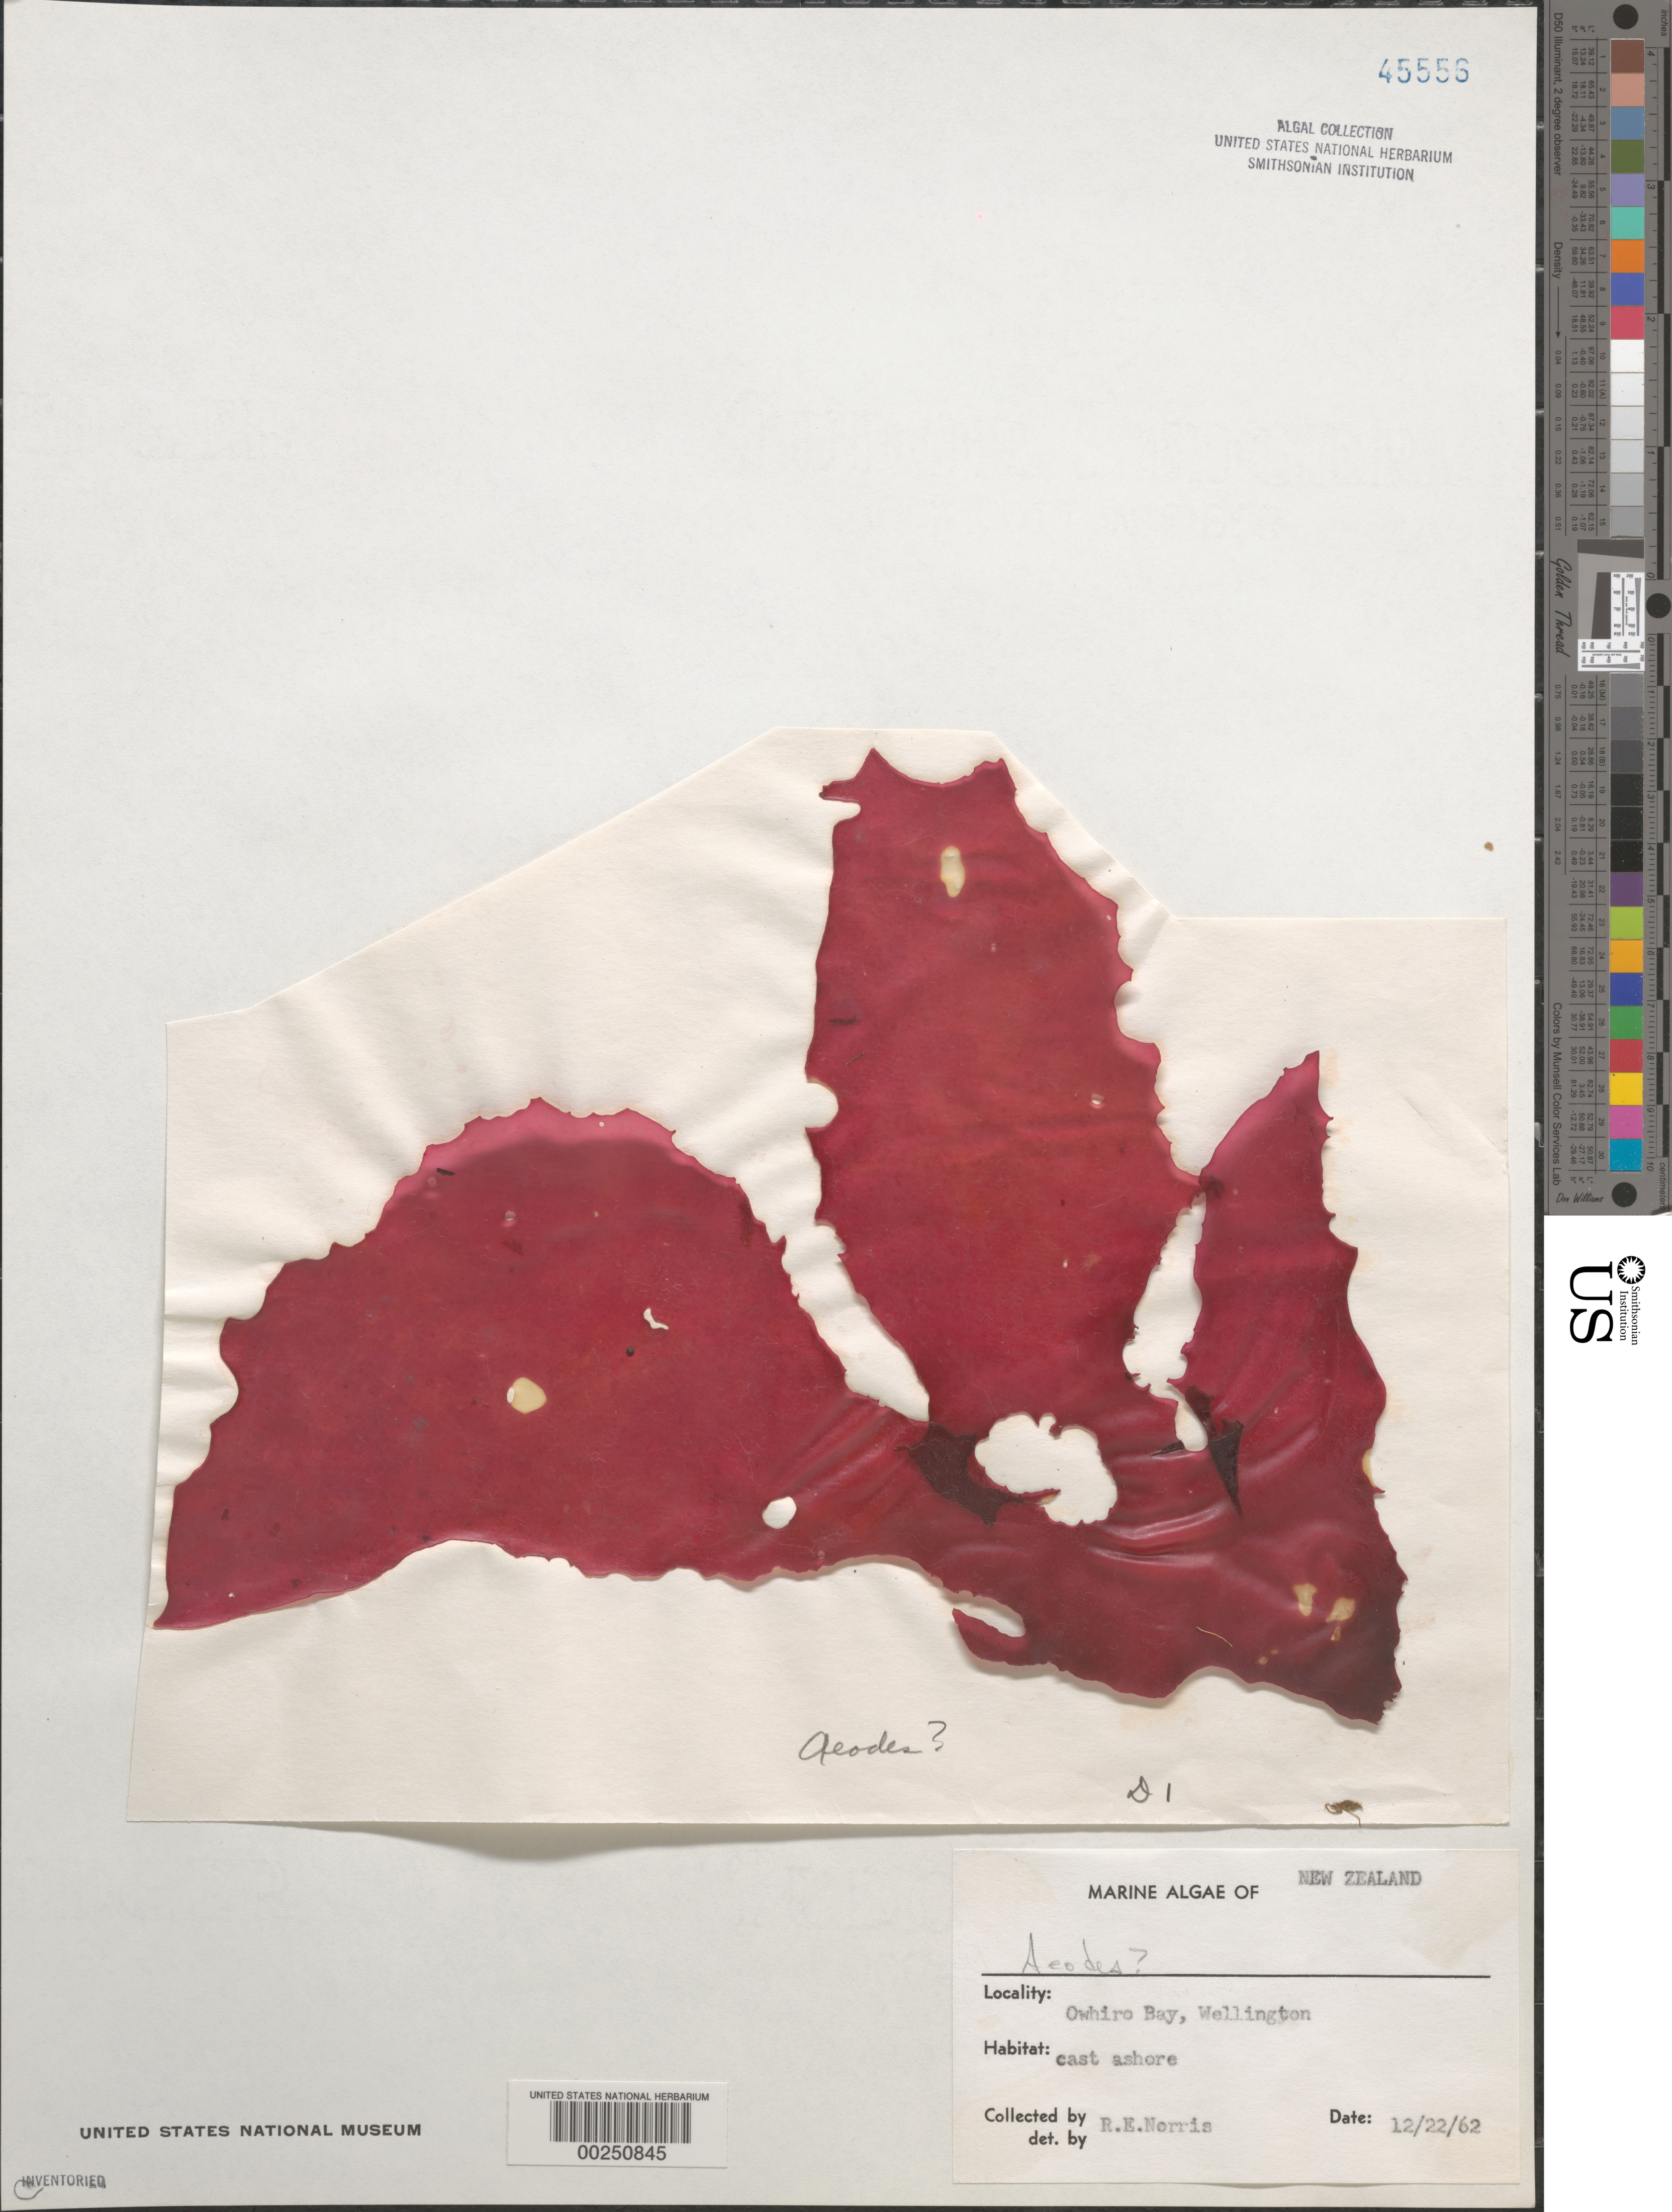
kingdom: Plantae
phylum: Rhodophyta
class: Florideophyceae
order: Halymeniales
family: Halymeniaceae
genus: Aeodes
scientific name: Aeodes sp.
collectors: R. E. Norris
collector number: D1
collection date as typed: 22 Dec 1962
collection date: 1962-12-22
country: New Zealand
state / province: Wellington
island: North Island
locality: Wellington, Owhiro Bay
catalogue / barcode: US 45556